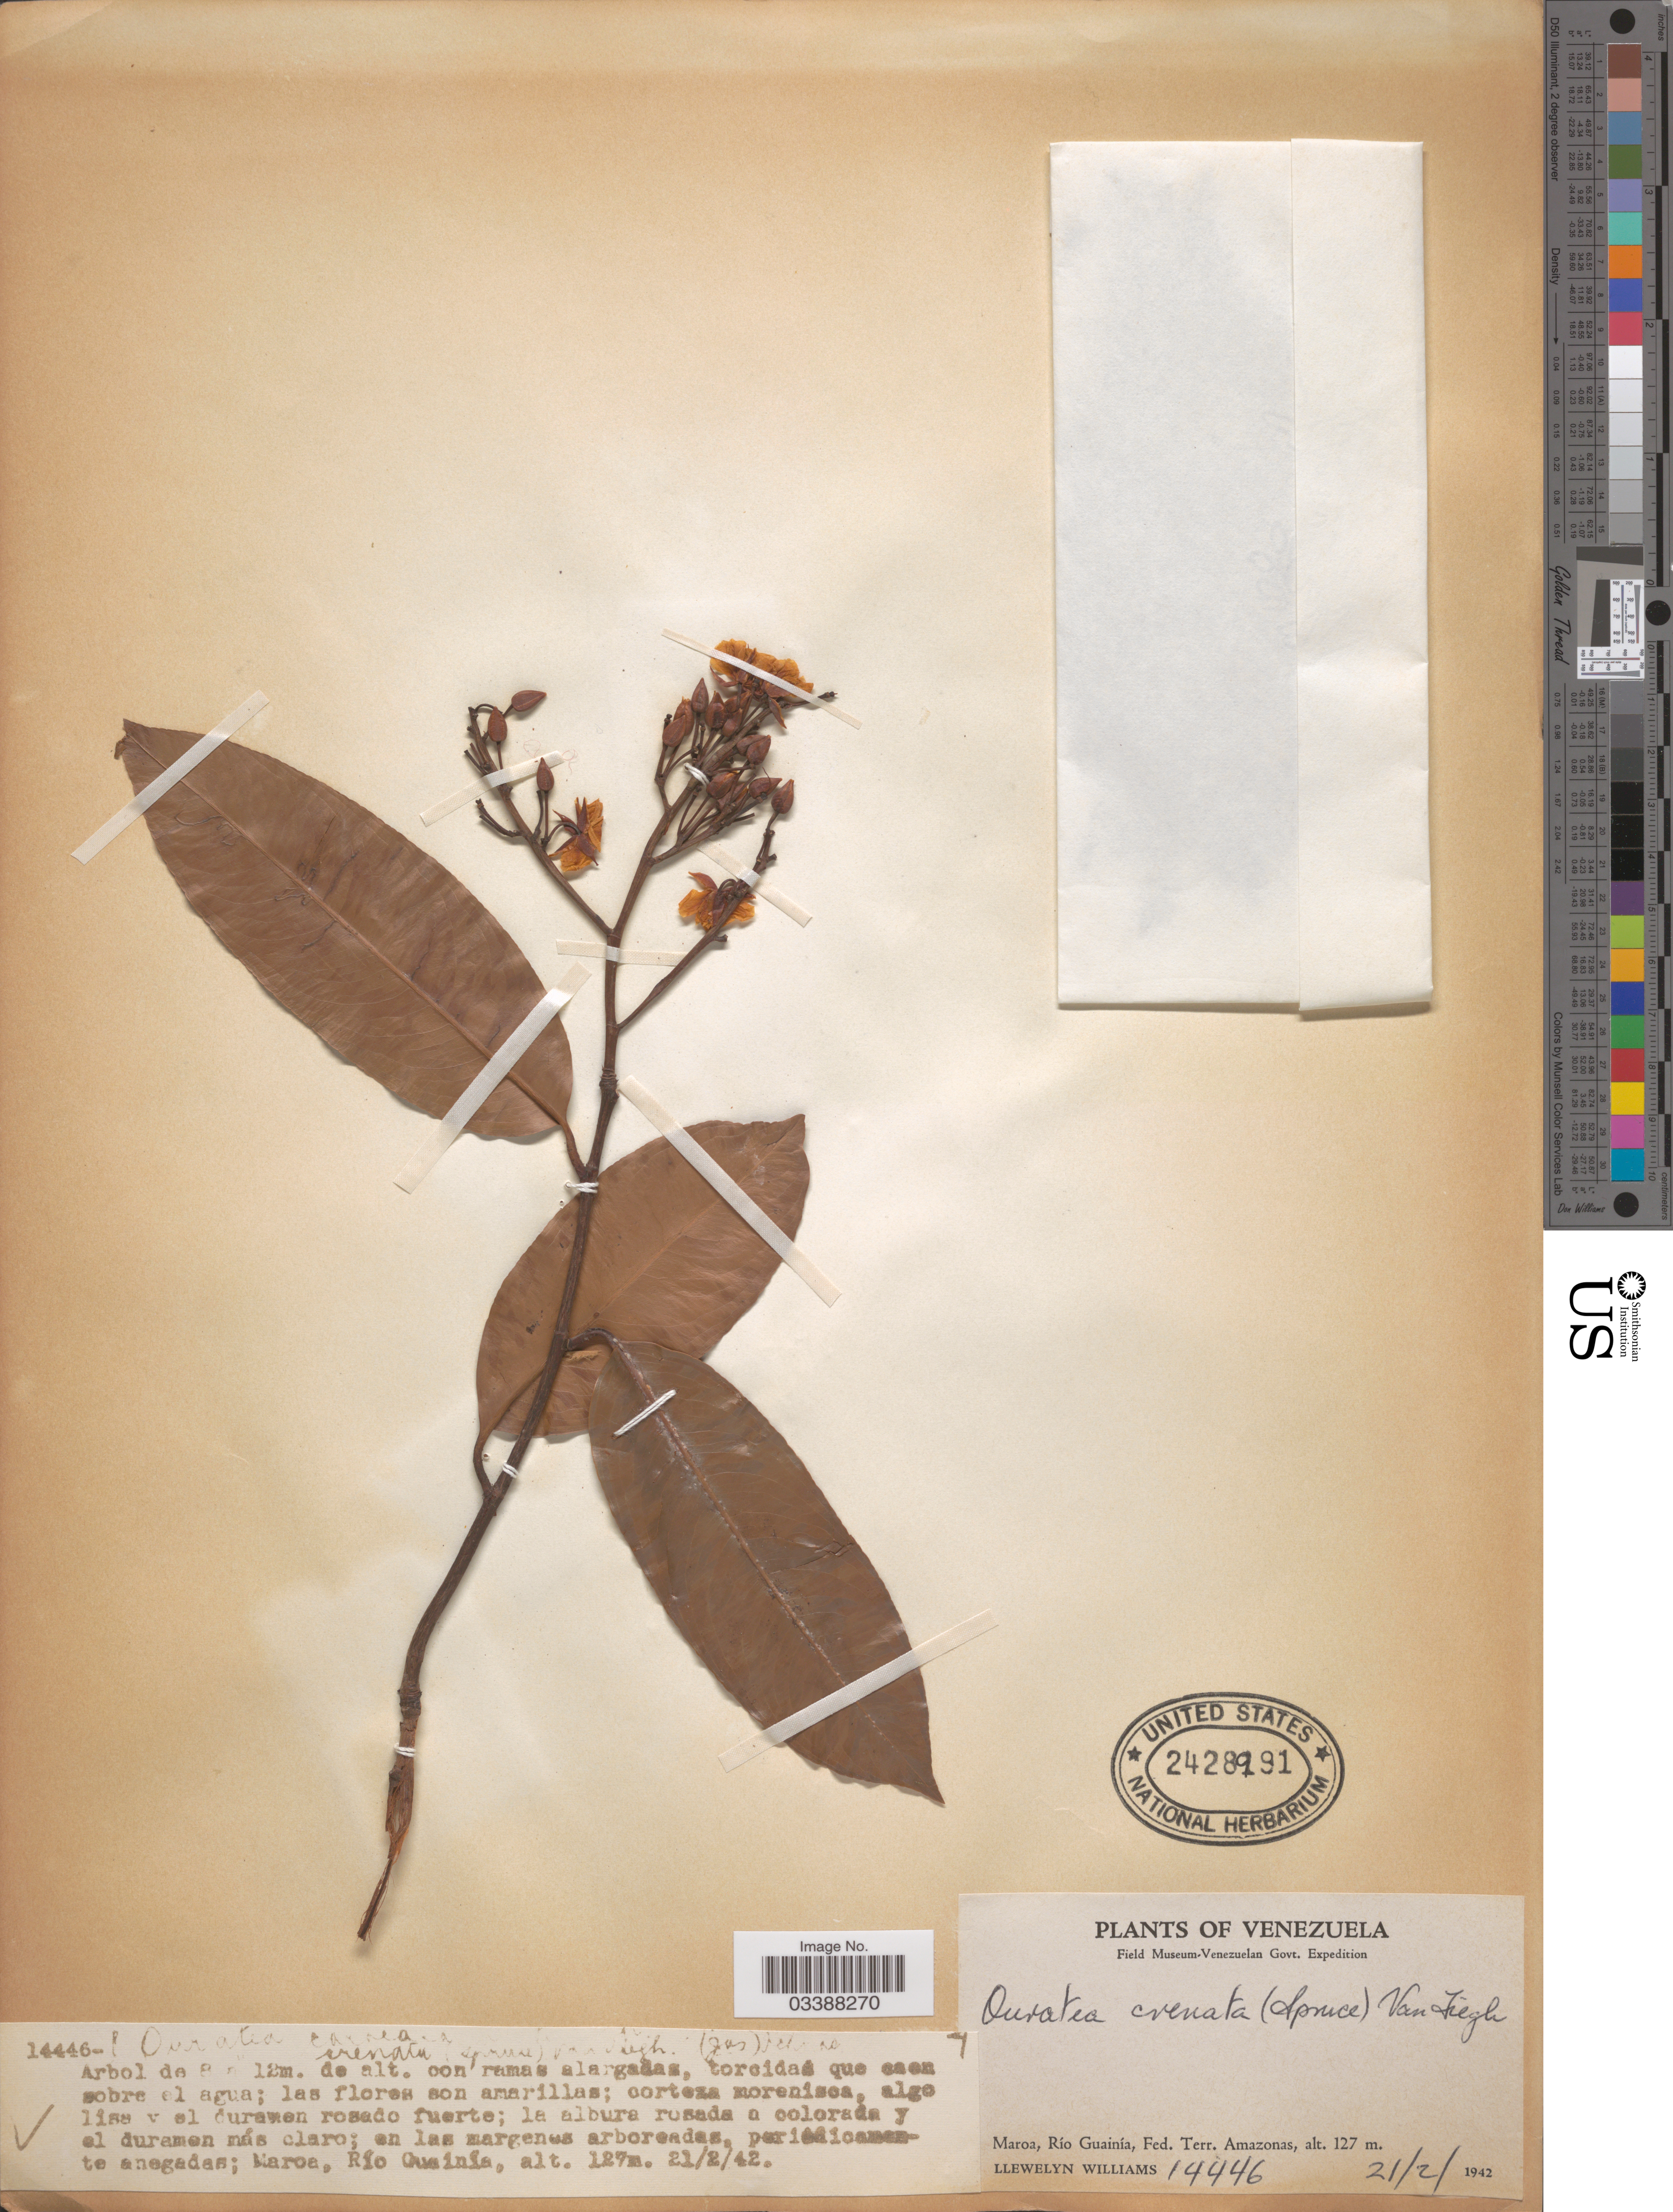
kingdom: Plantae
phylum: Tracheophyta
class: Magnoliopsida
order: Malpighiales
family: Ochnaceae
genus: Ouratea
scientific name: Ouratea pisiformis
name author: Engl.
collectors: Ll. Williams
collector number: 14446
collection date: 1942-02-21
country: Venezuela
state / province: Amazonas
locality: Maroa, Río Guainía, Fed. Terr. Amazonas.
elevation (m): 127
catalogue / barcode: US 2428991